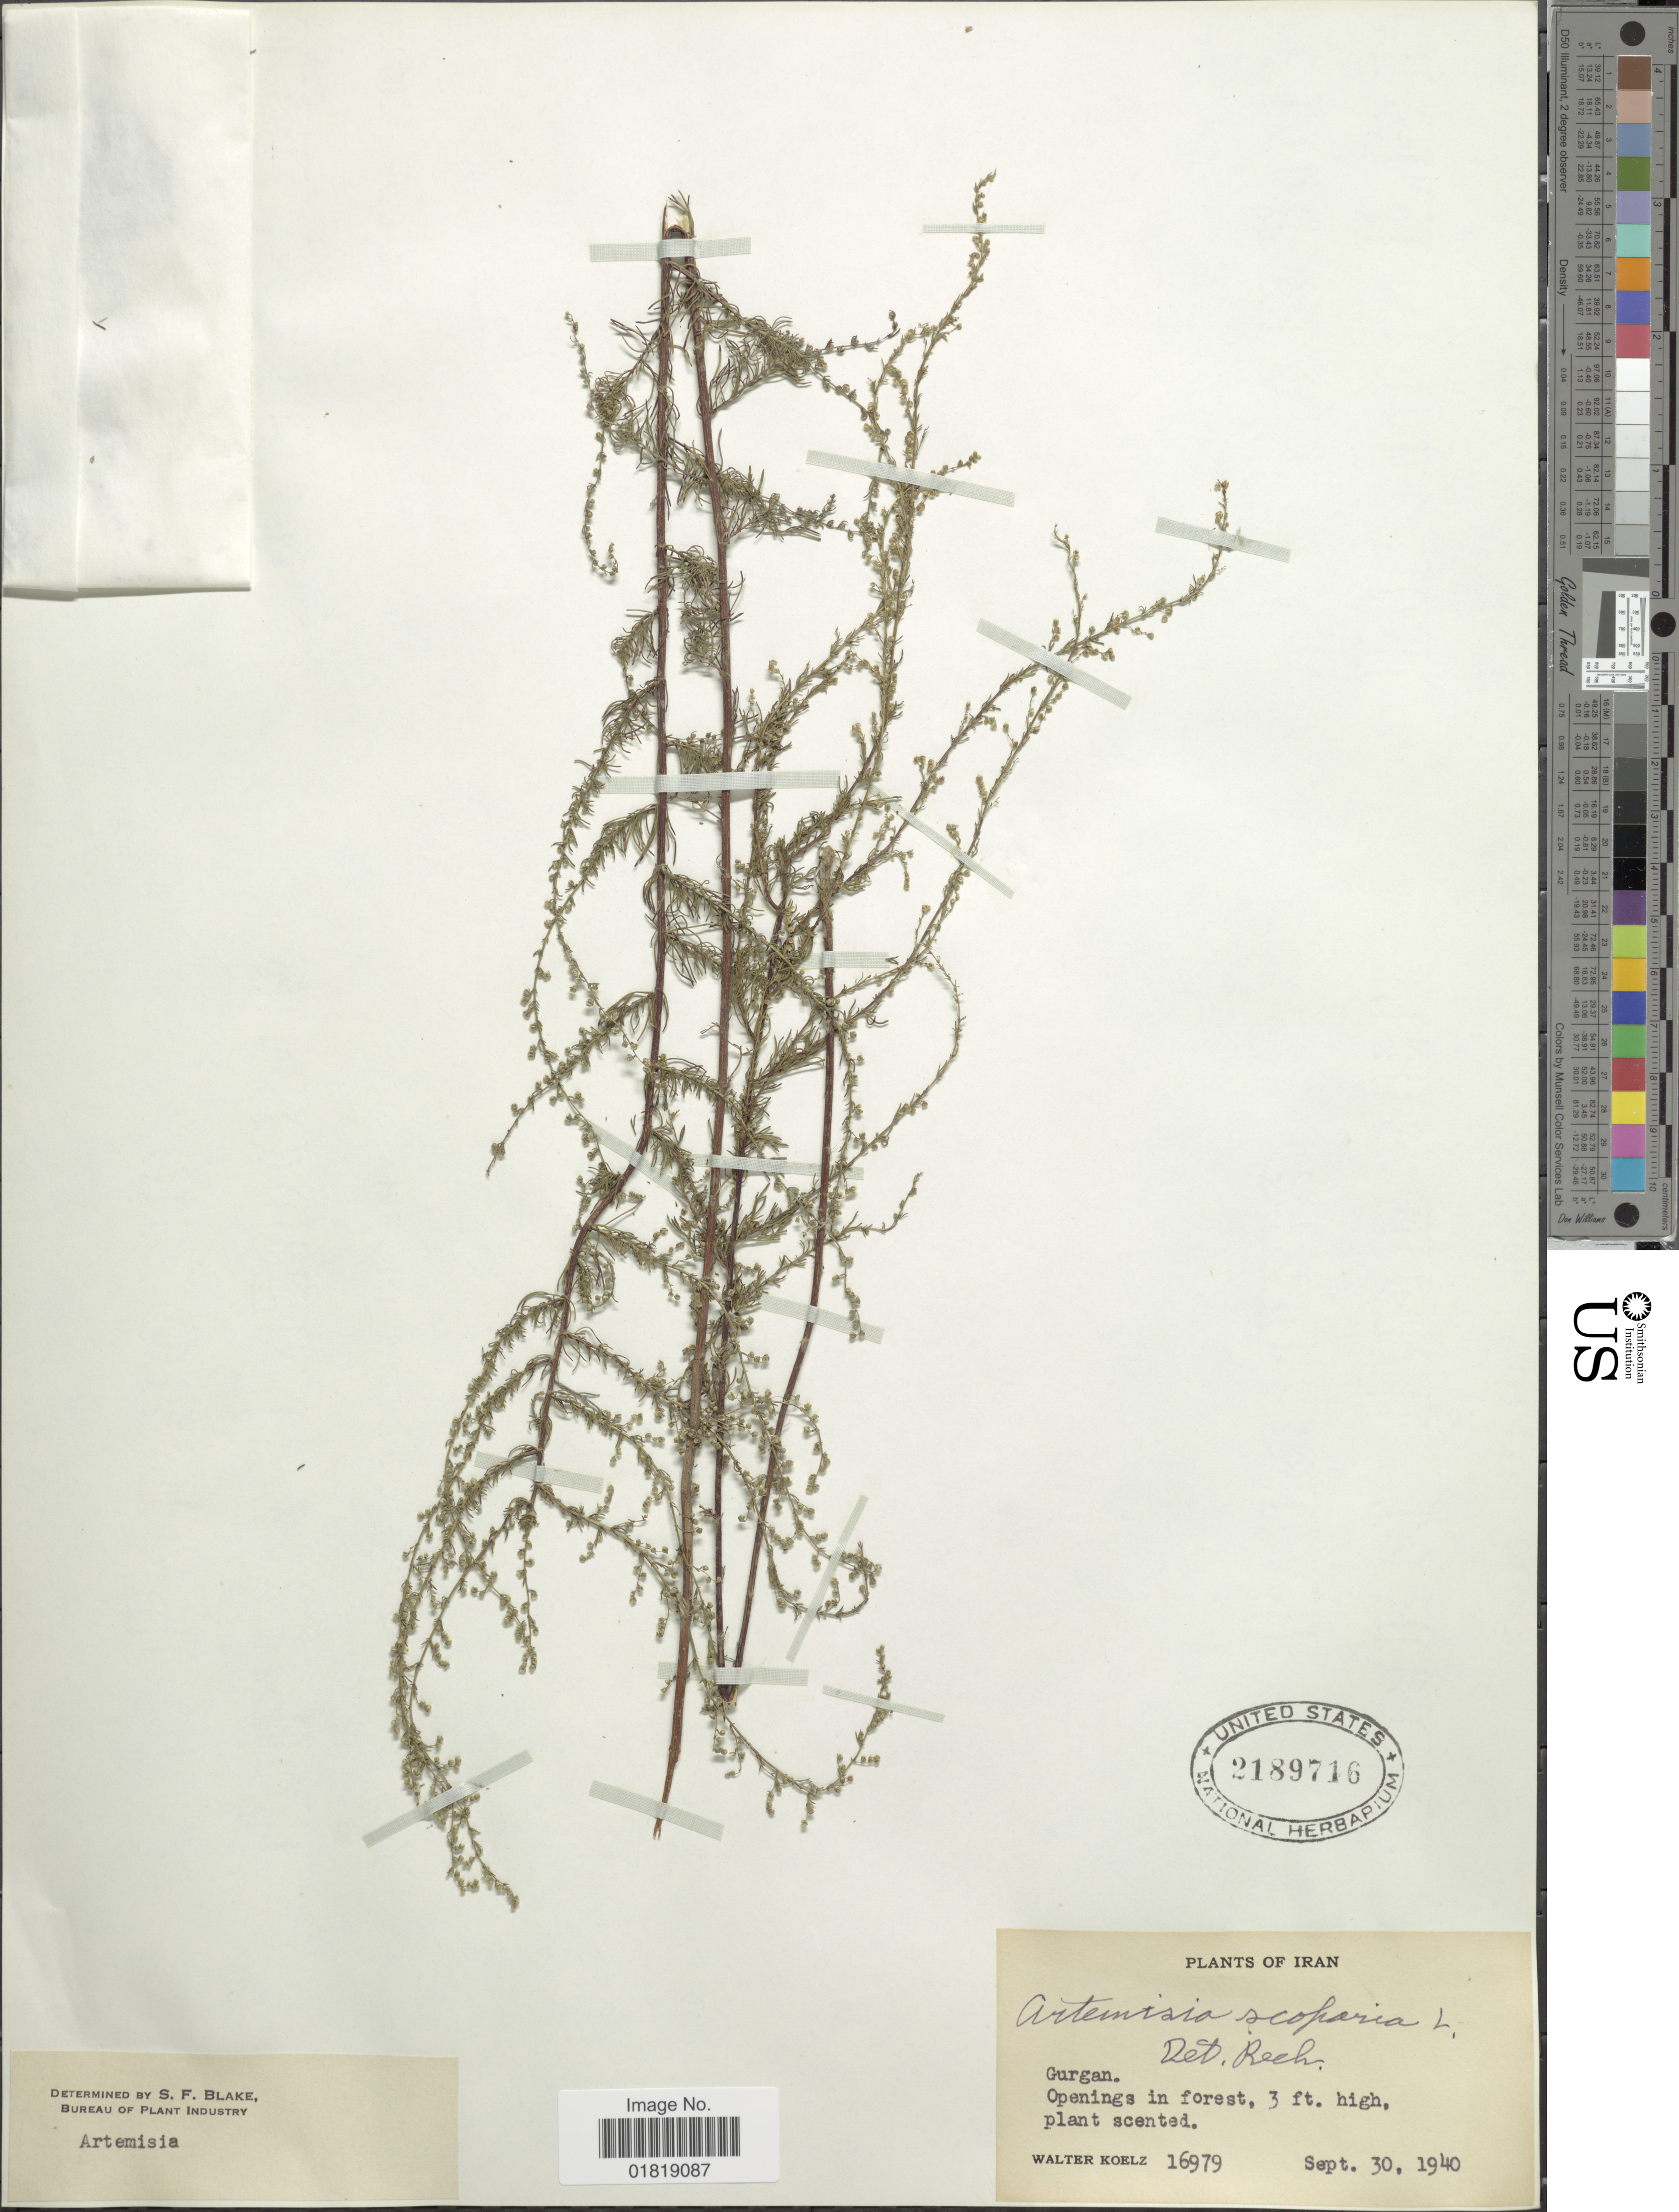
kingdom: Plantae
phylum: Tracheophyta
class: Magnoliopsida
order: Asterales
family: Asteraceae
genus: Artemisia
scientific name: Artemisia scoparia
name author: Waldst. & Kit.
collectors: W. N. Koelz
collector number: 16979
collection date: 1940-09-30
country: Iran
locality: Gurgan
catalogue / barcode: US 2189716